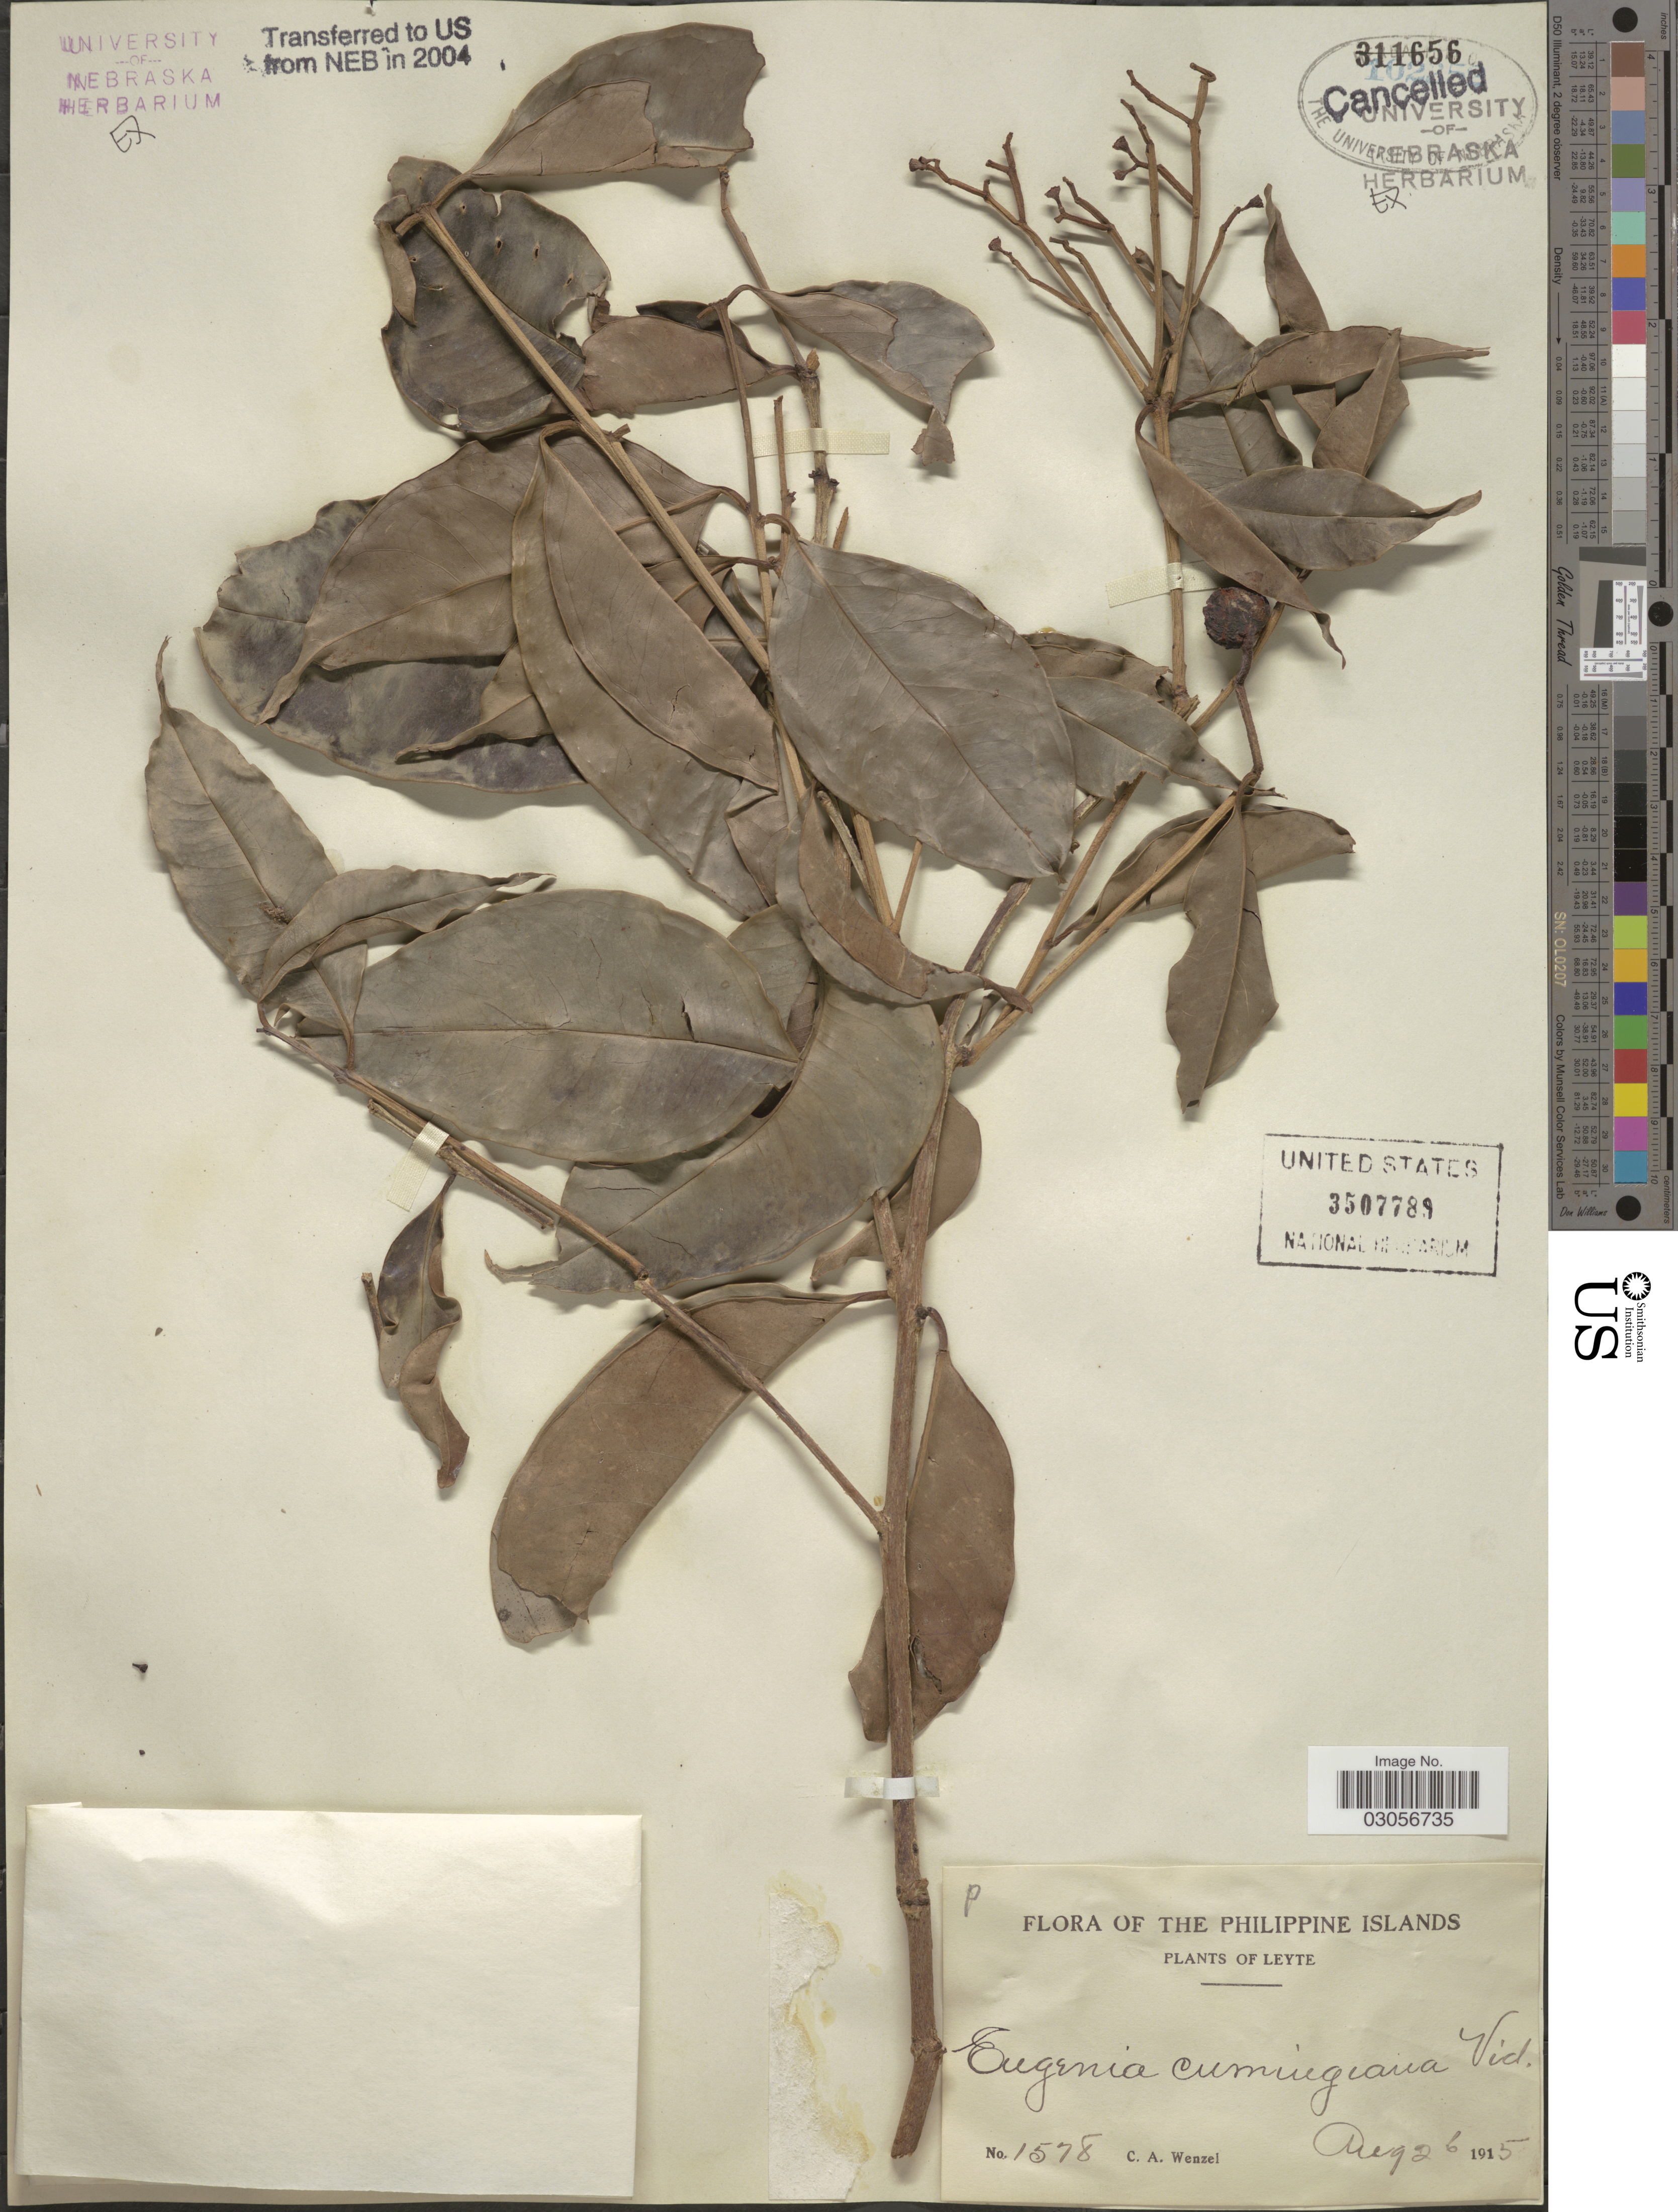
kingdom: Plantae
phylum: Tracheophyta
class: Magnoliopsida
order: Myrtales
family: Myrtaceae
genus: Syzygium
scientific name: Syzygium acuminatissimum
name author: (Blume) DC.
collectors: C. Wenzel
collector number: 1578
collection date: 1915-08-26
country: Philippines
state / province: Eastern Visayas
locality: Philippine Islands. Leyte.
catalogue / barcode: US 3507789